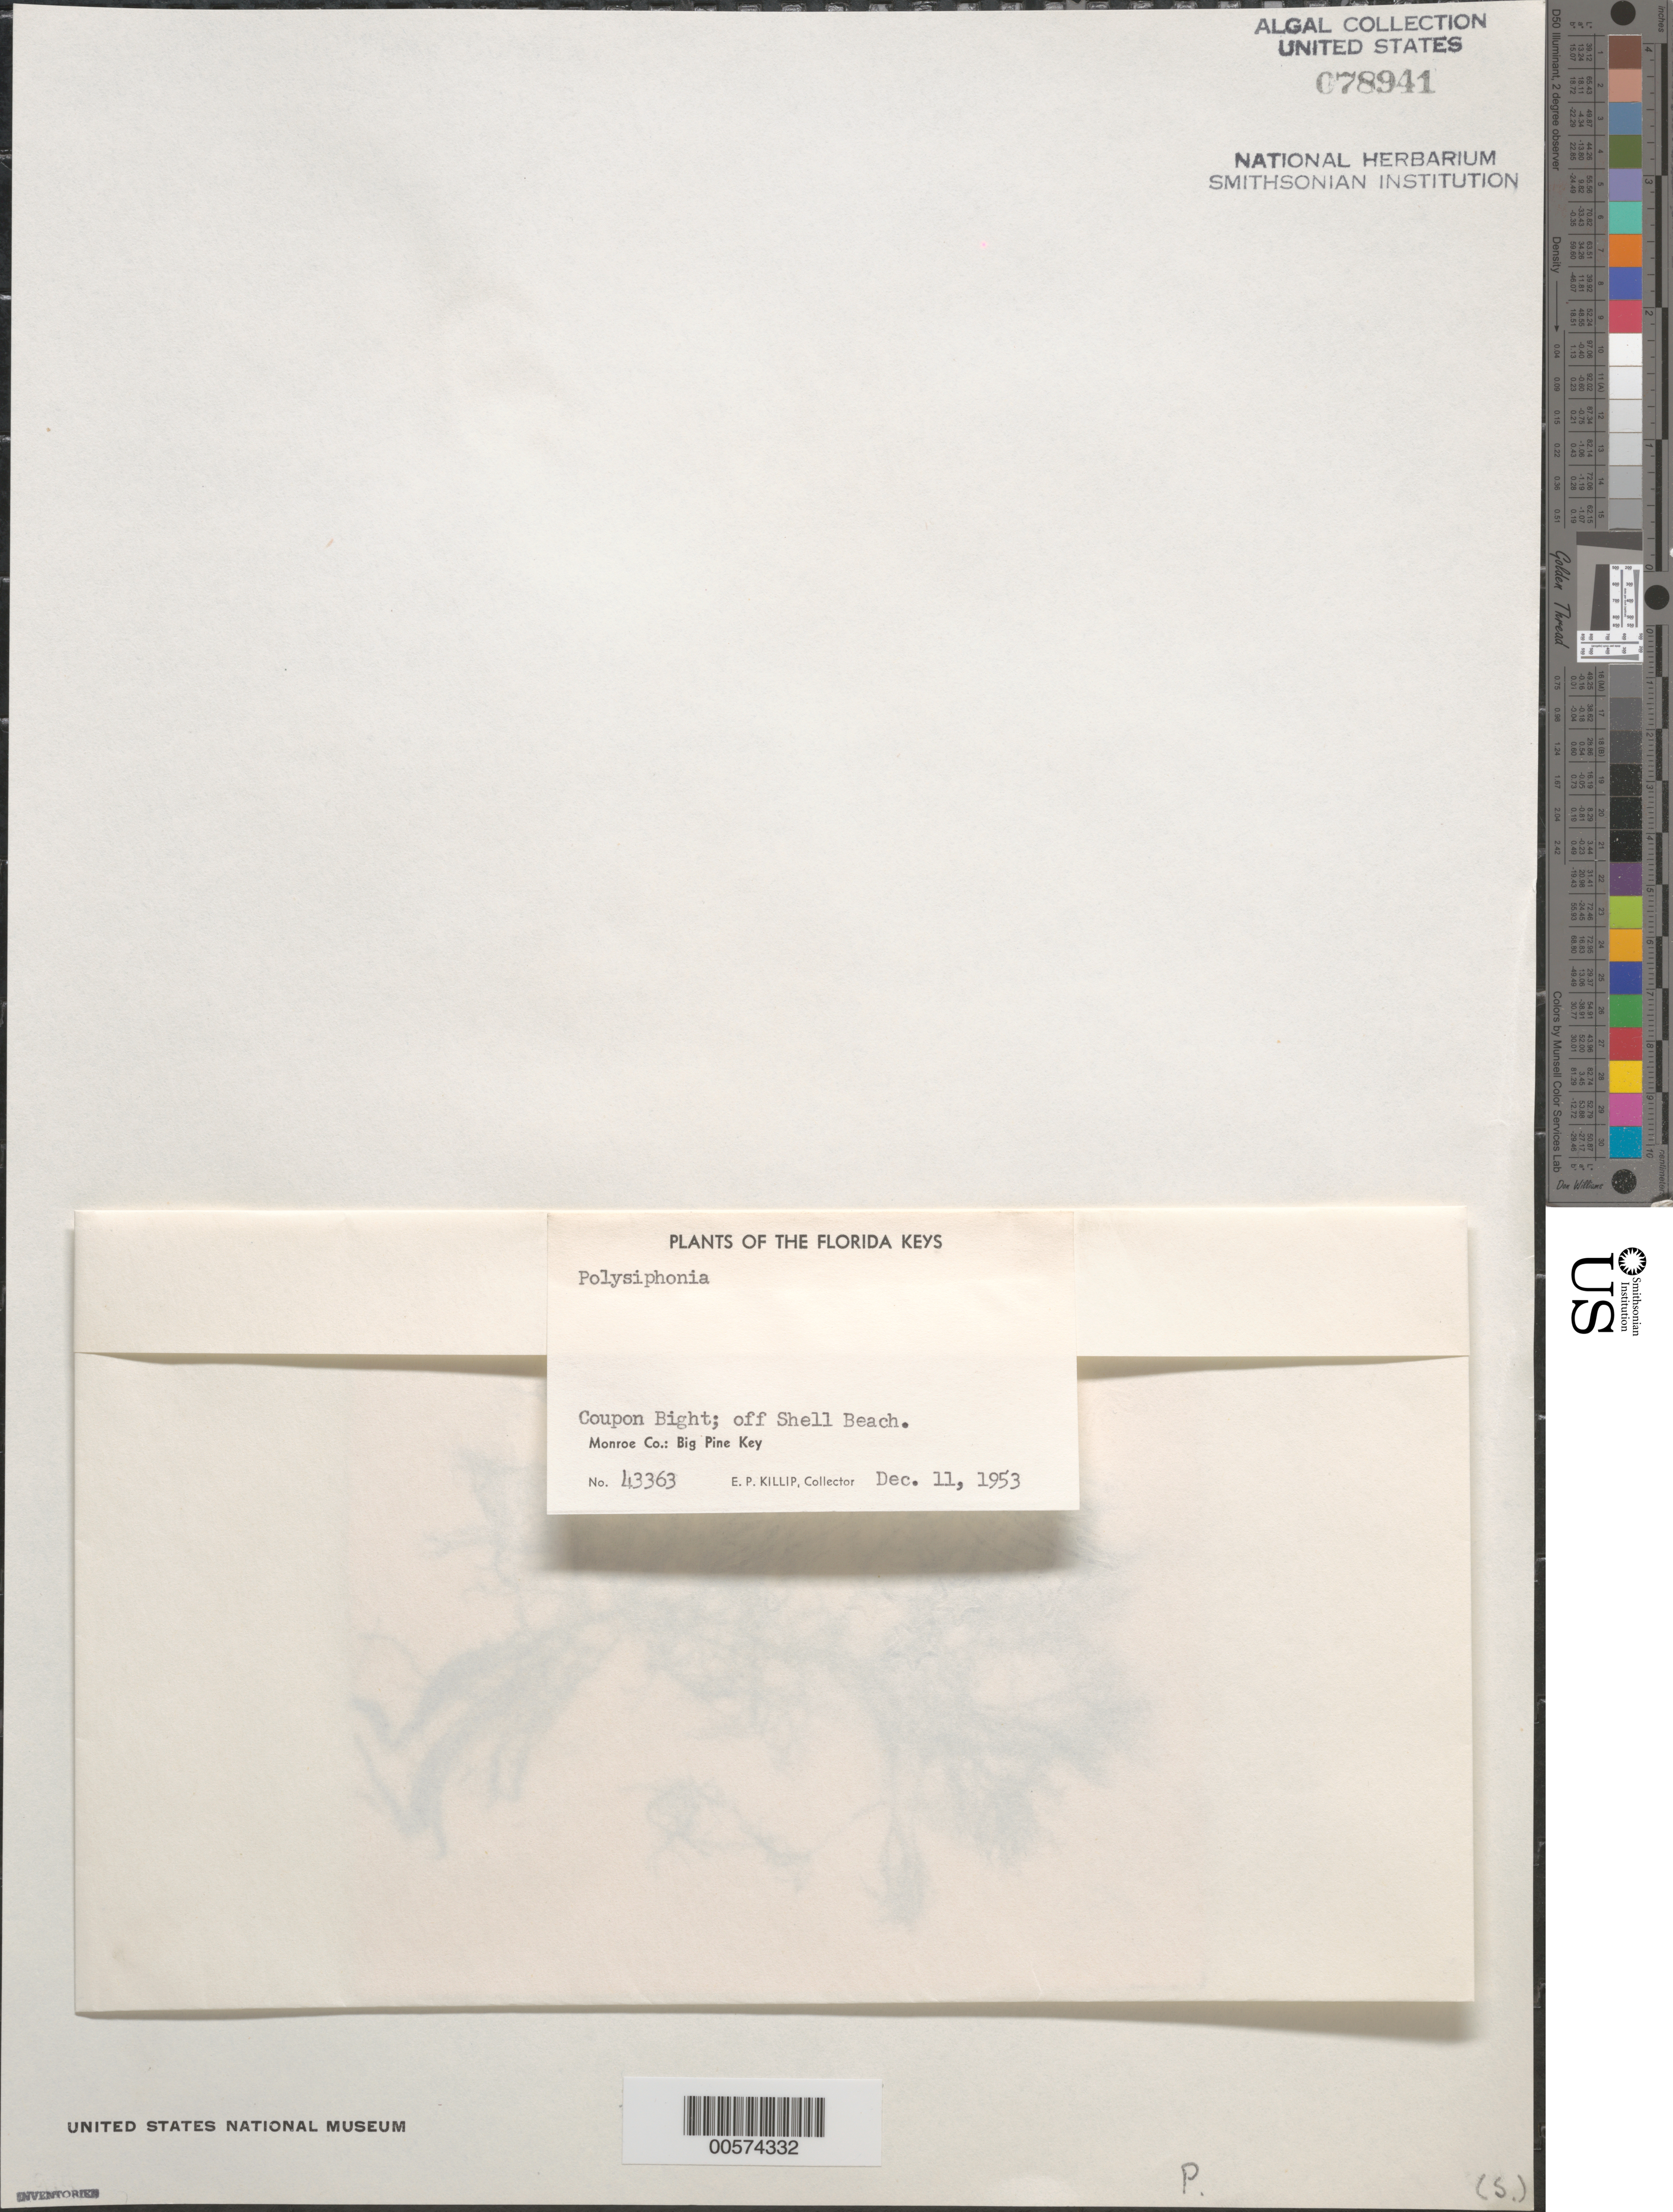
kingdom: Plantae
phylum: Rhodophyta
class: Florideophyceae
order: Ceramiales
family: Rhodomelaceae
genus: Polysiphonia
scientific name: Polysiphonia sp.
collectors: E. P. Killip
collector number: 43363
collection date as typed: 11 Dec 1953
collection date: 1953-12-11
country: United States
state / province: Florida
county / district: Monroe County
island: Big Pine Key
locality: Coupon Bight off Shell Beach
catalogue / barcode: US 78941